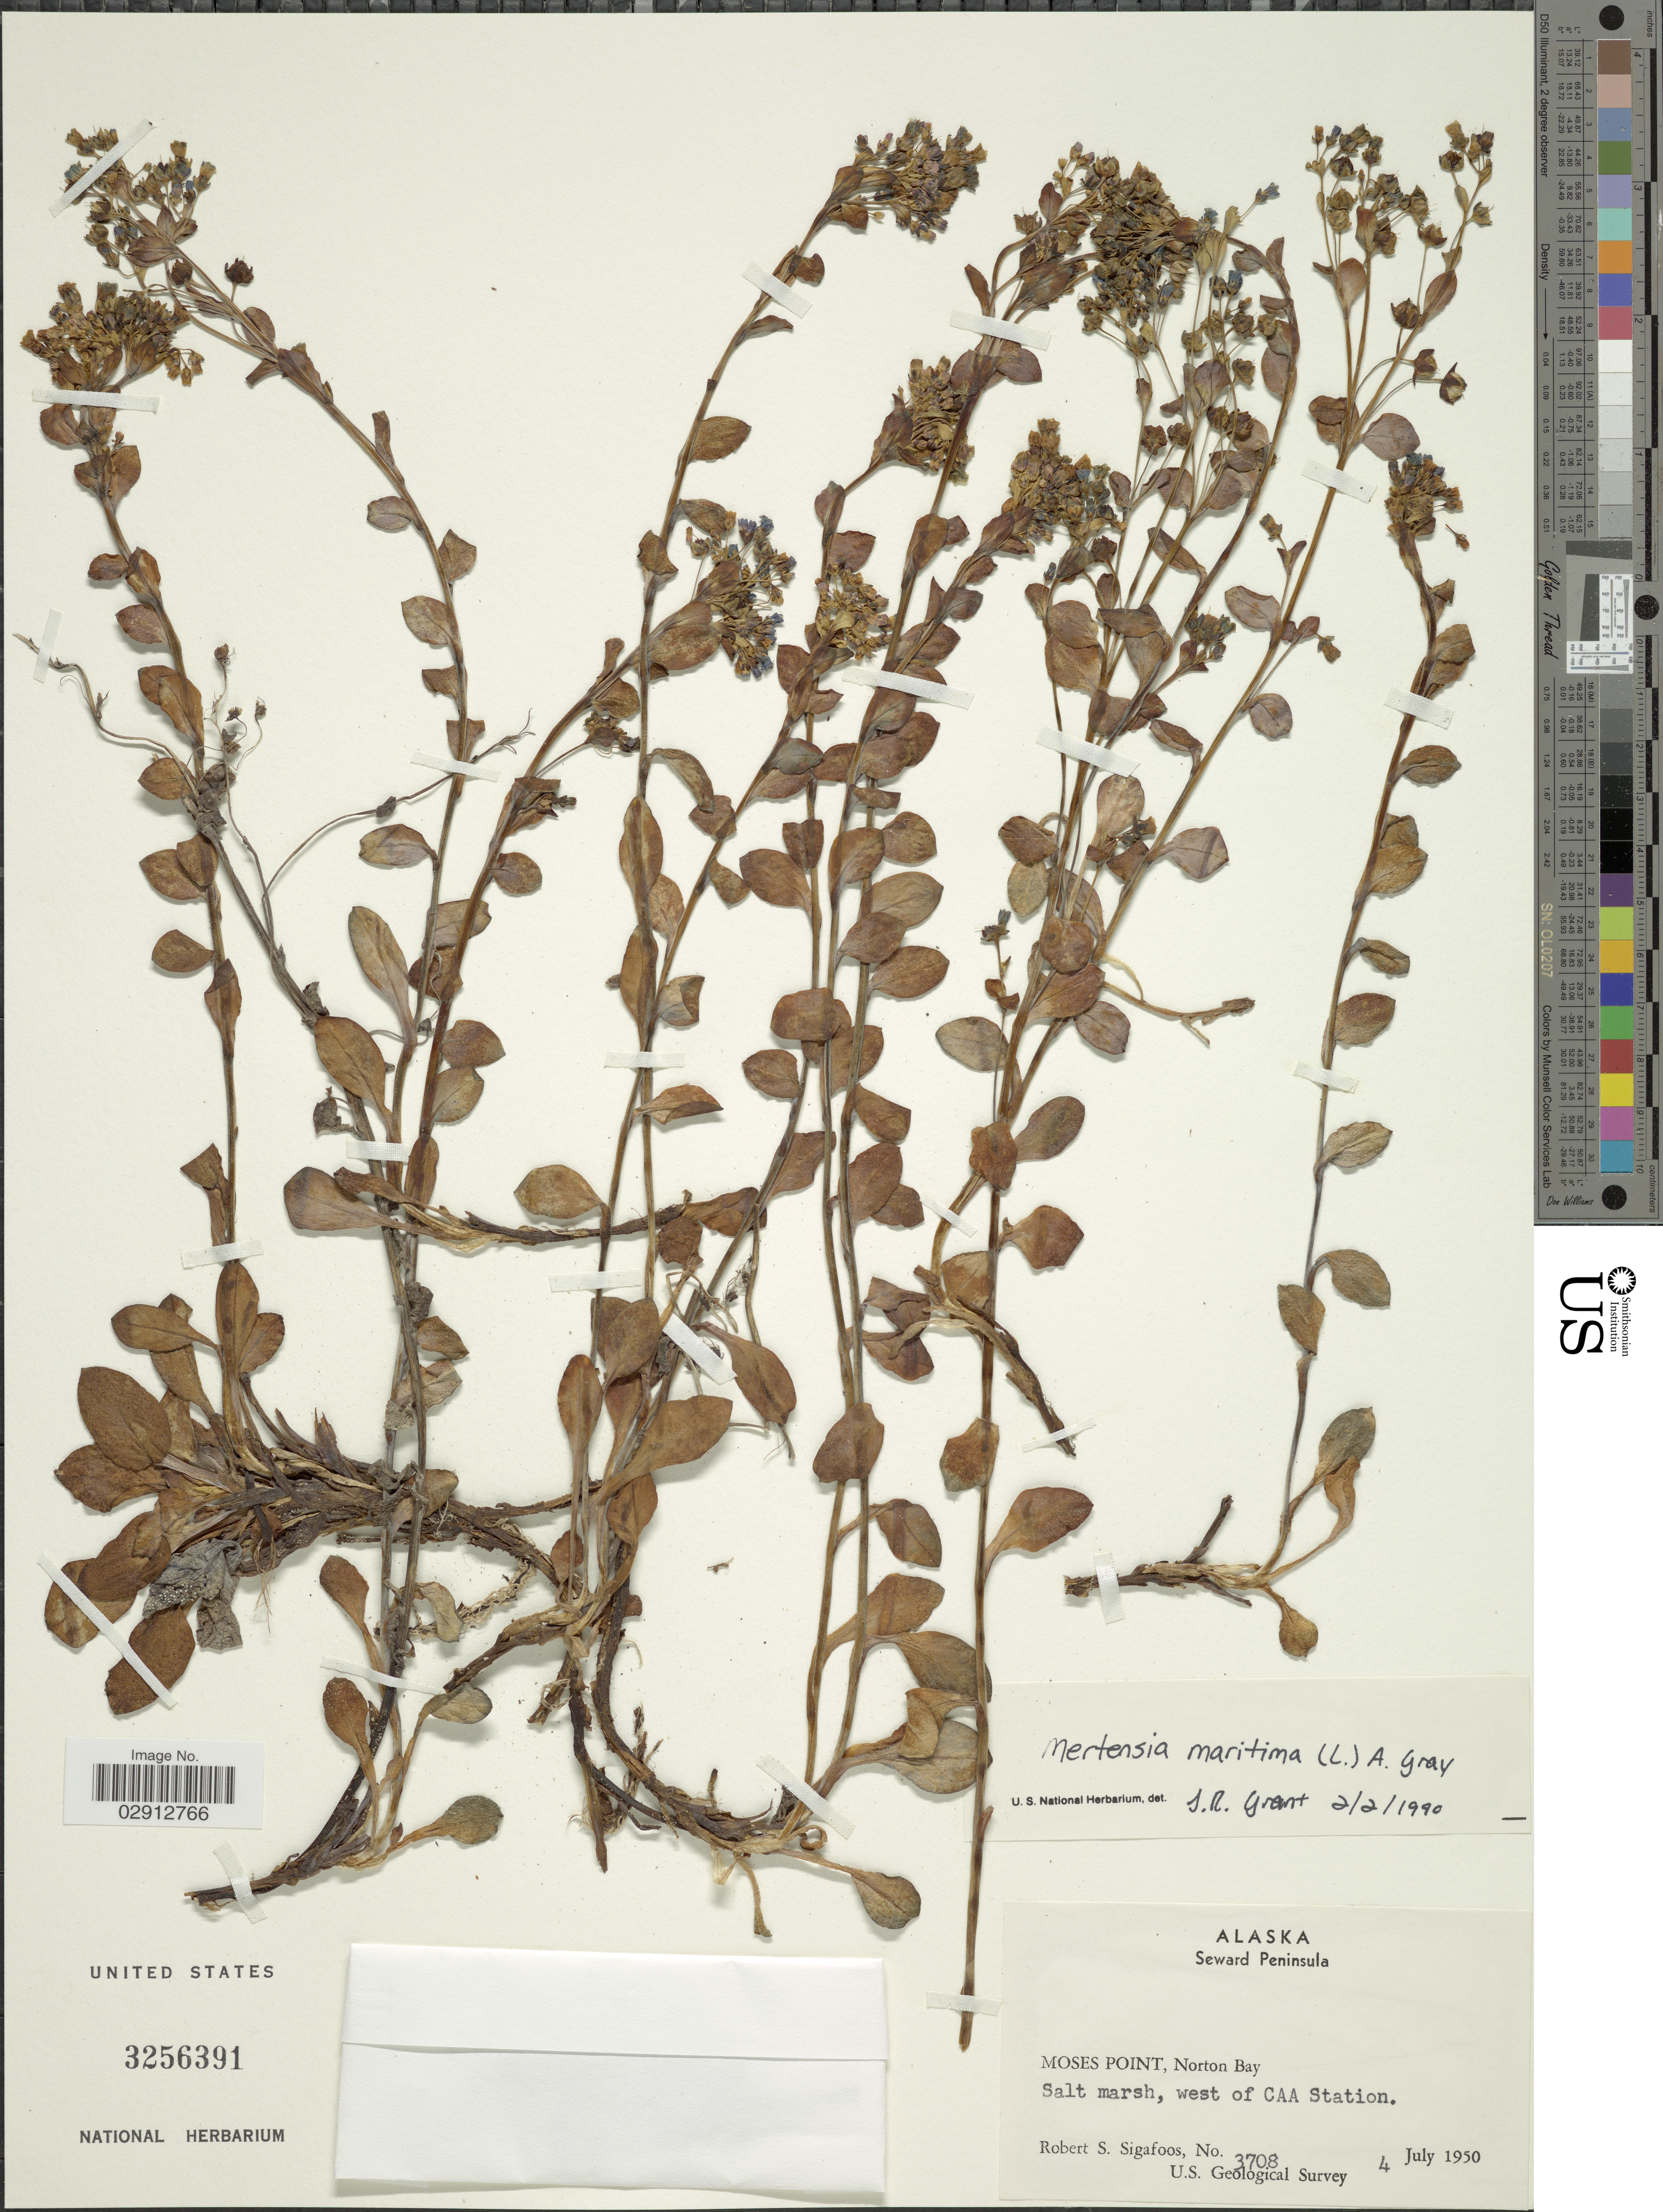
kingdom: Plantae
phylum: Tracheophyta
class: Magnoliopsida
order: Boraginales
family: Boraginaceae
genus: Mertensia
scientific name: Mertensia maritima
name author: (L.) S.F. Gray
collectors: R. Sigafoos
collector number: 3708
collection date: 1950-07-04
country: United States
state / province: Alaska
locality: Seward Peninsula. Moses Point, Norton Bay. West of CAA Station.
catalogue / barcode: US 3256391